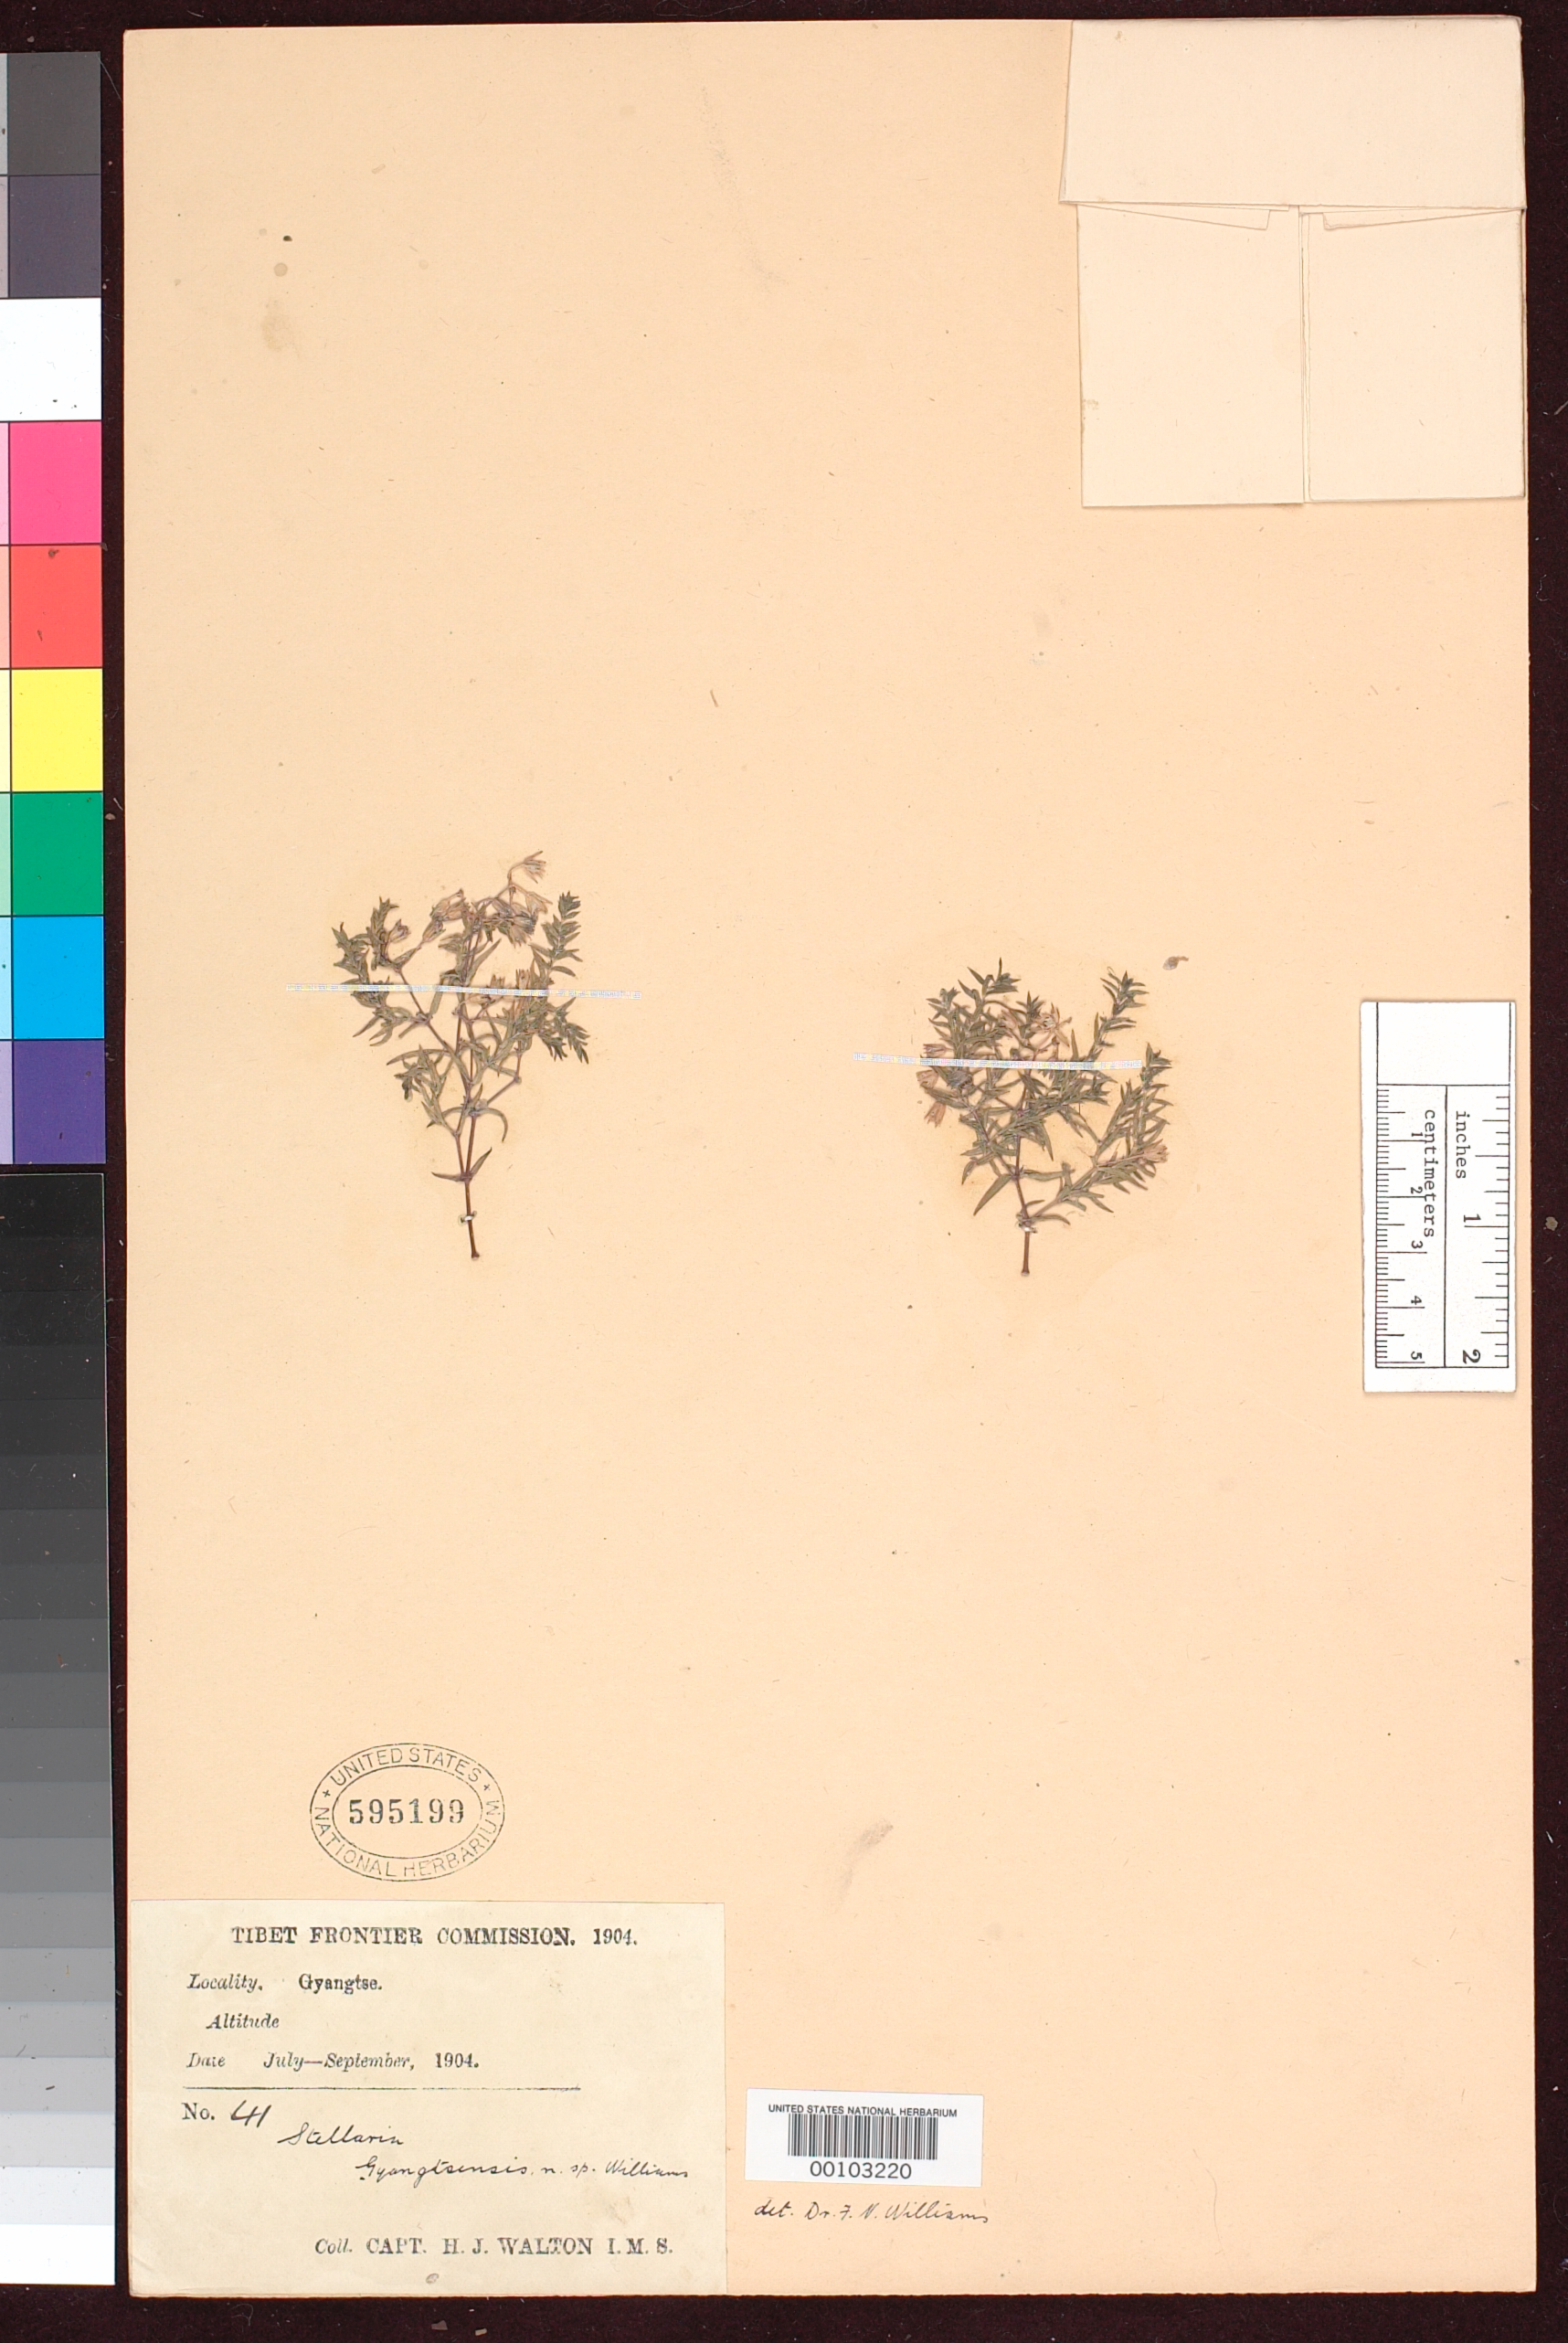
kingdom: Plantae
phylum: Tracheophyta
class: Magnoliopsida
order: Caryophyllales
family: Caryophyllaceae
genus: Stellaria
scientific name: Stellaria gyangtsensis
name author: F.N. Williams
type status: Isosyntype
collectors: H. Walton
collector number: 41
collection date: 1904-07/1904-09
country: China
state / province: Xizang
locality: Gyangtse.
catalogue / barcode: US 595199